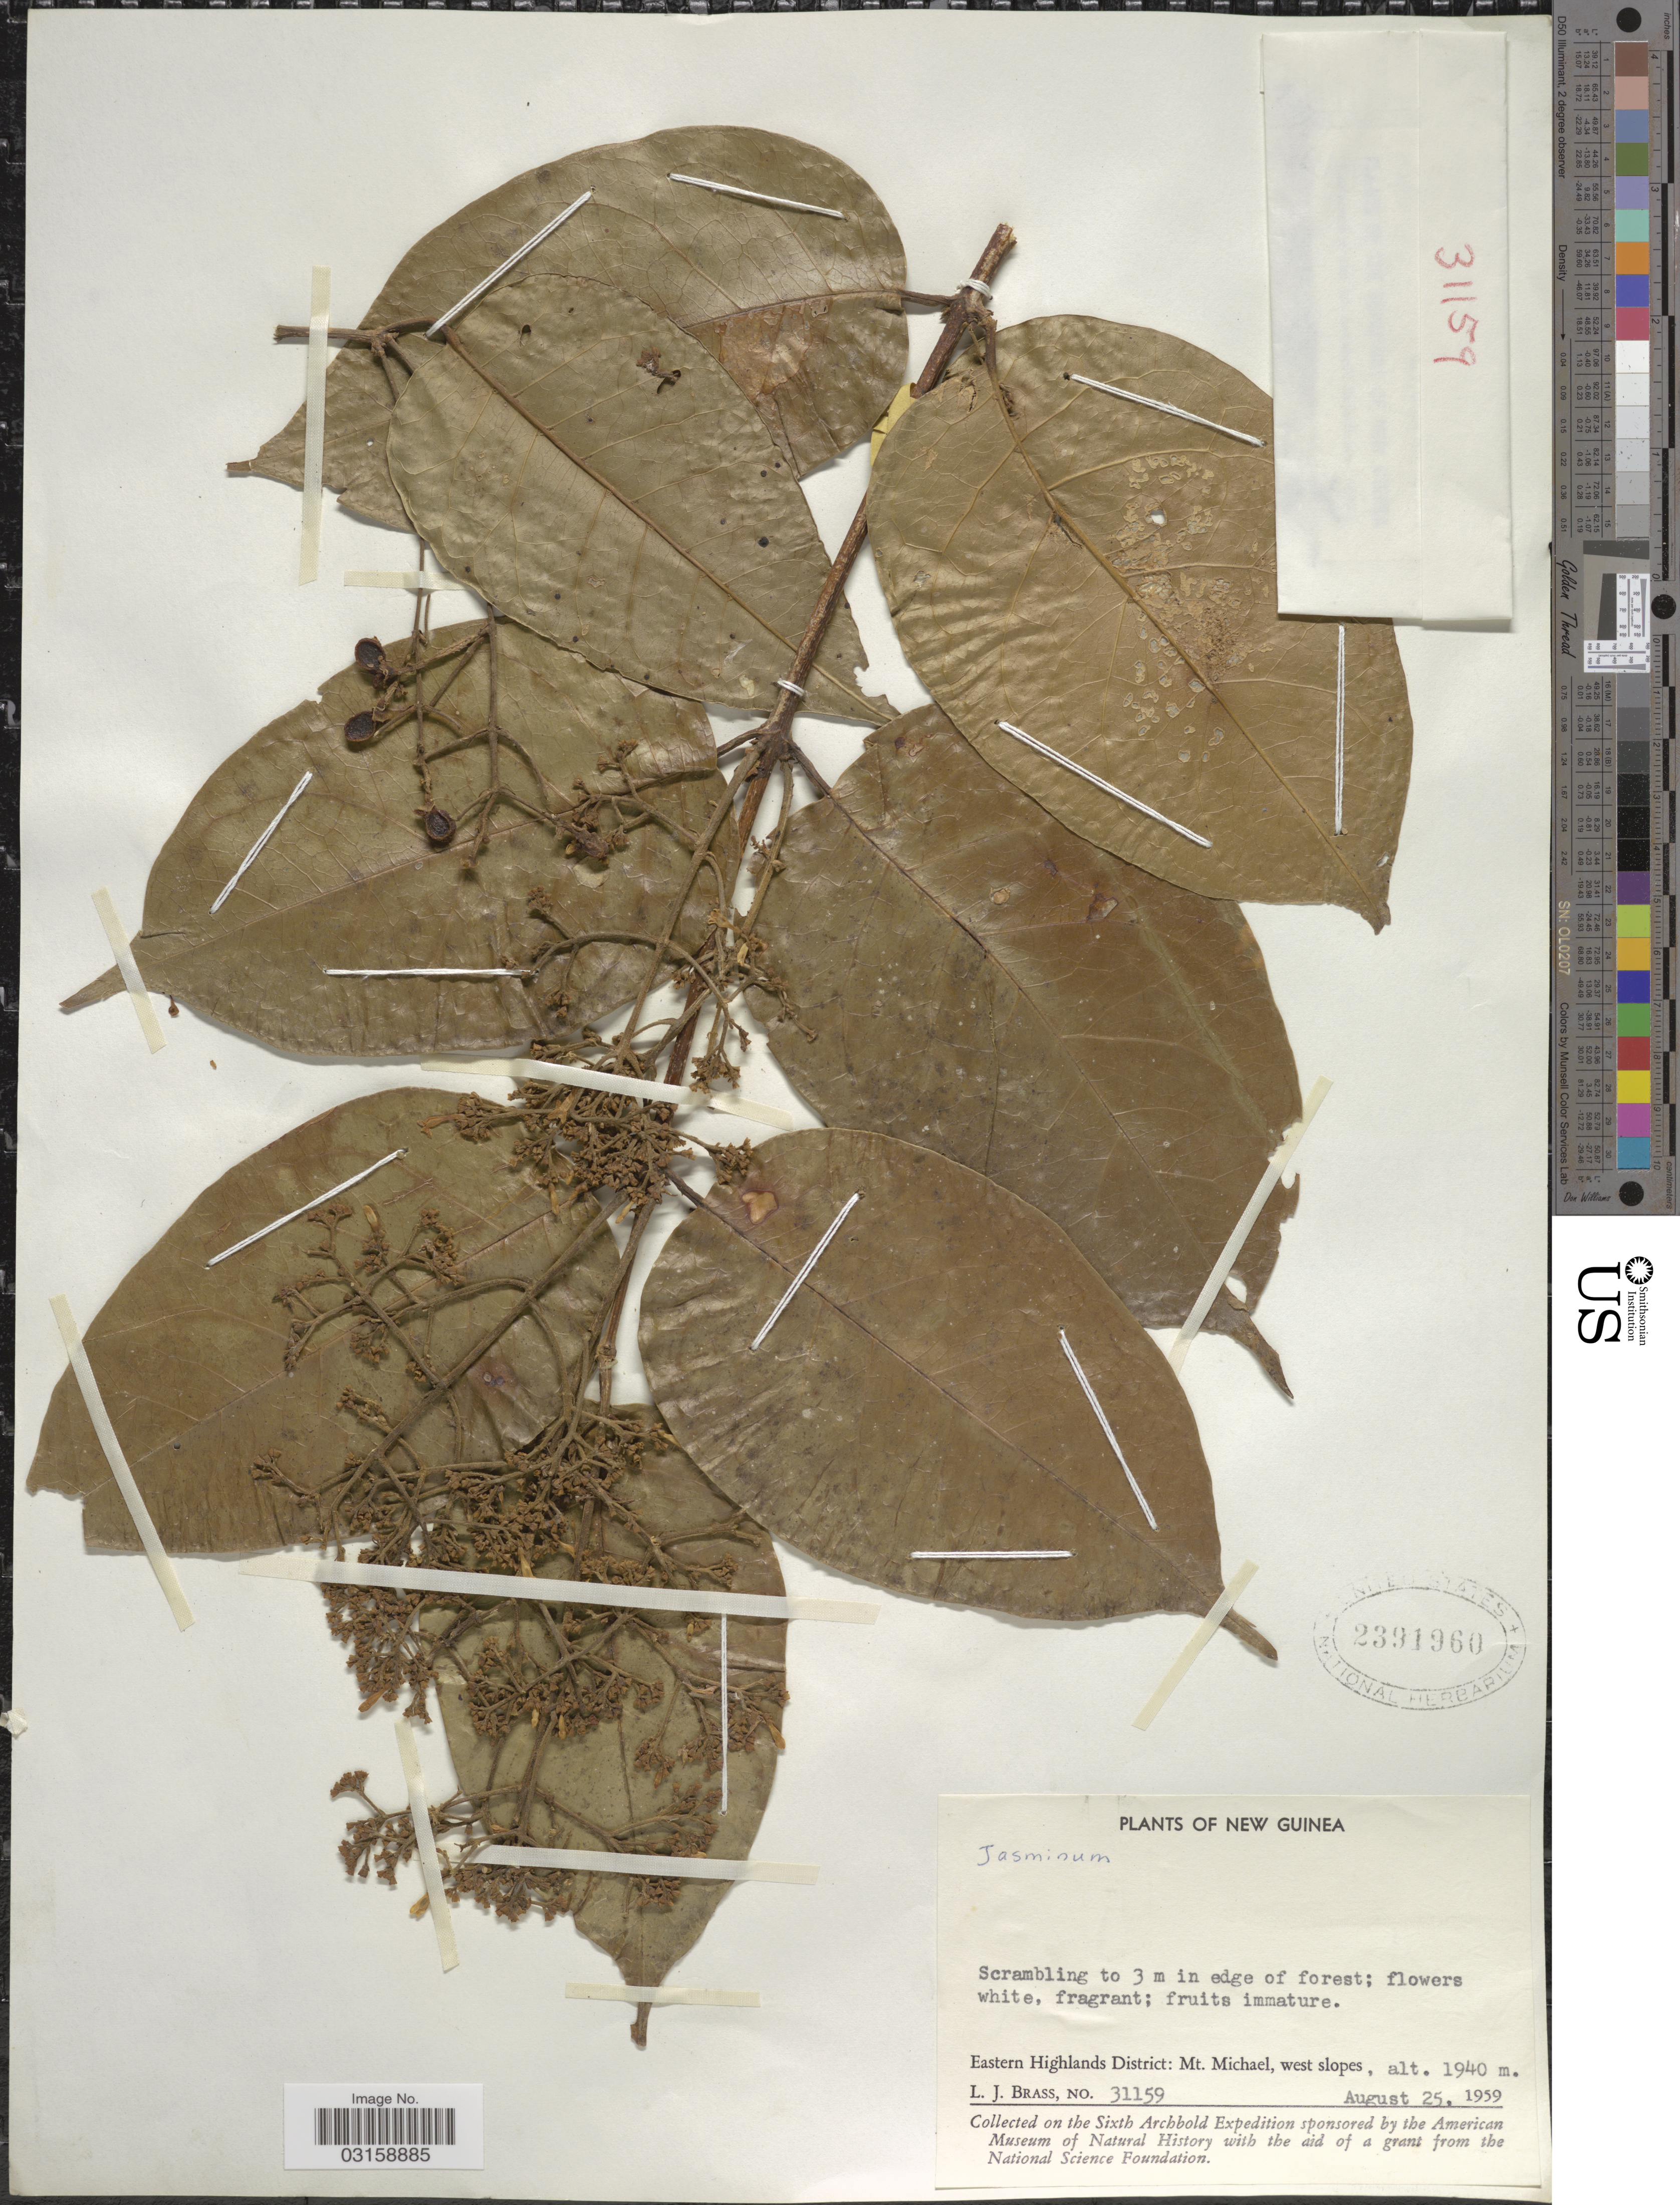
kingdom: Plantae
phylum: Tracheophyta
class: Magnoliopsida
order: Lamiales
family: Oleaceae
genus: Jasminum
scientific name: Jasminum sp.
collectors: L. J. Brass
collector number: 31159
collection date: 1959-08-25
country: Papua New Guinea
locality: New Guinea. Eastern Highlands District: Mt. Michael, west slopes.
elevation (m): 1940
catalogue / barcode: US 2391960